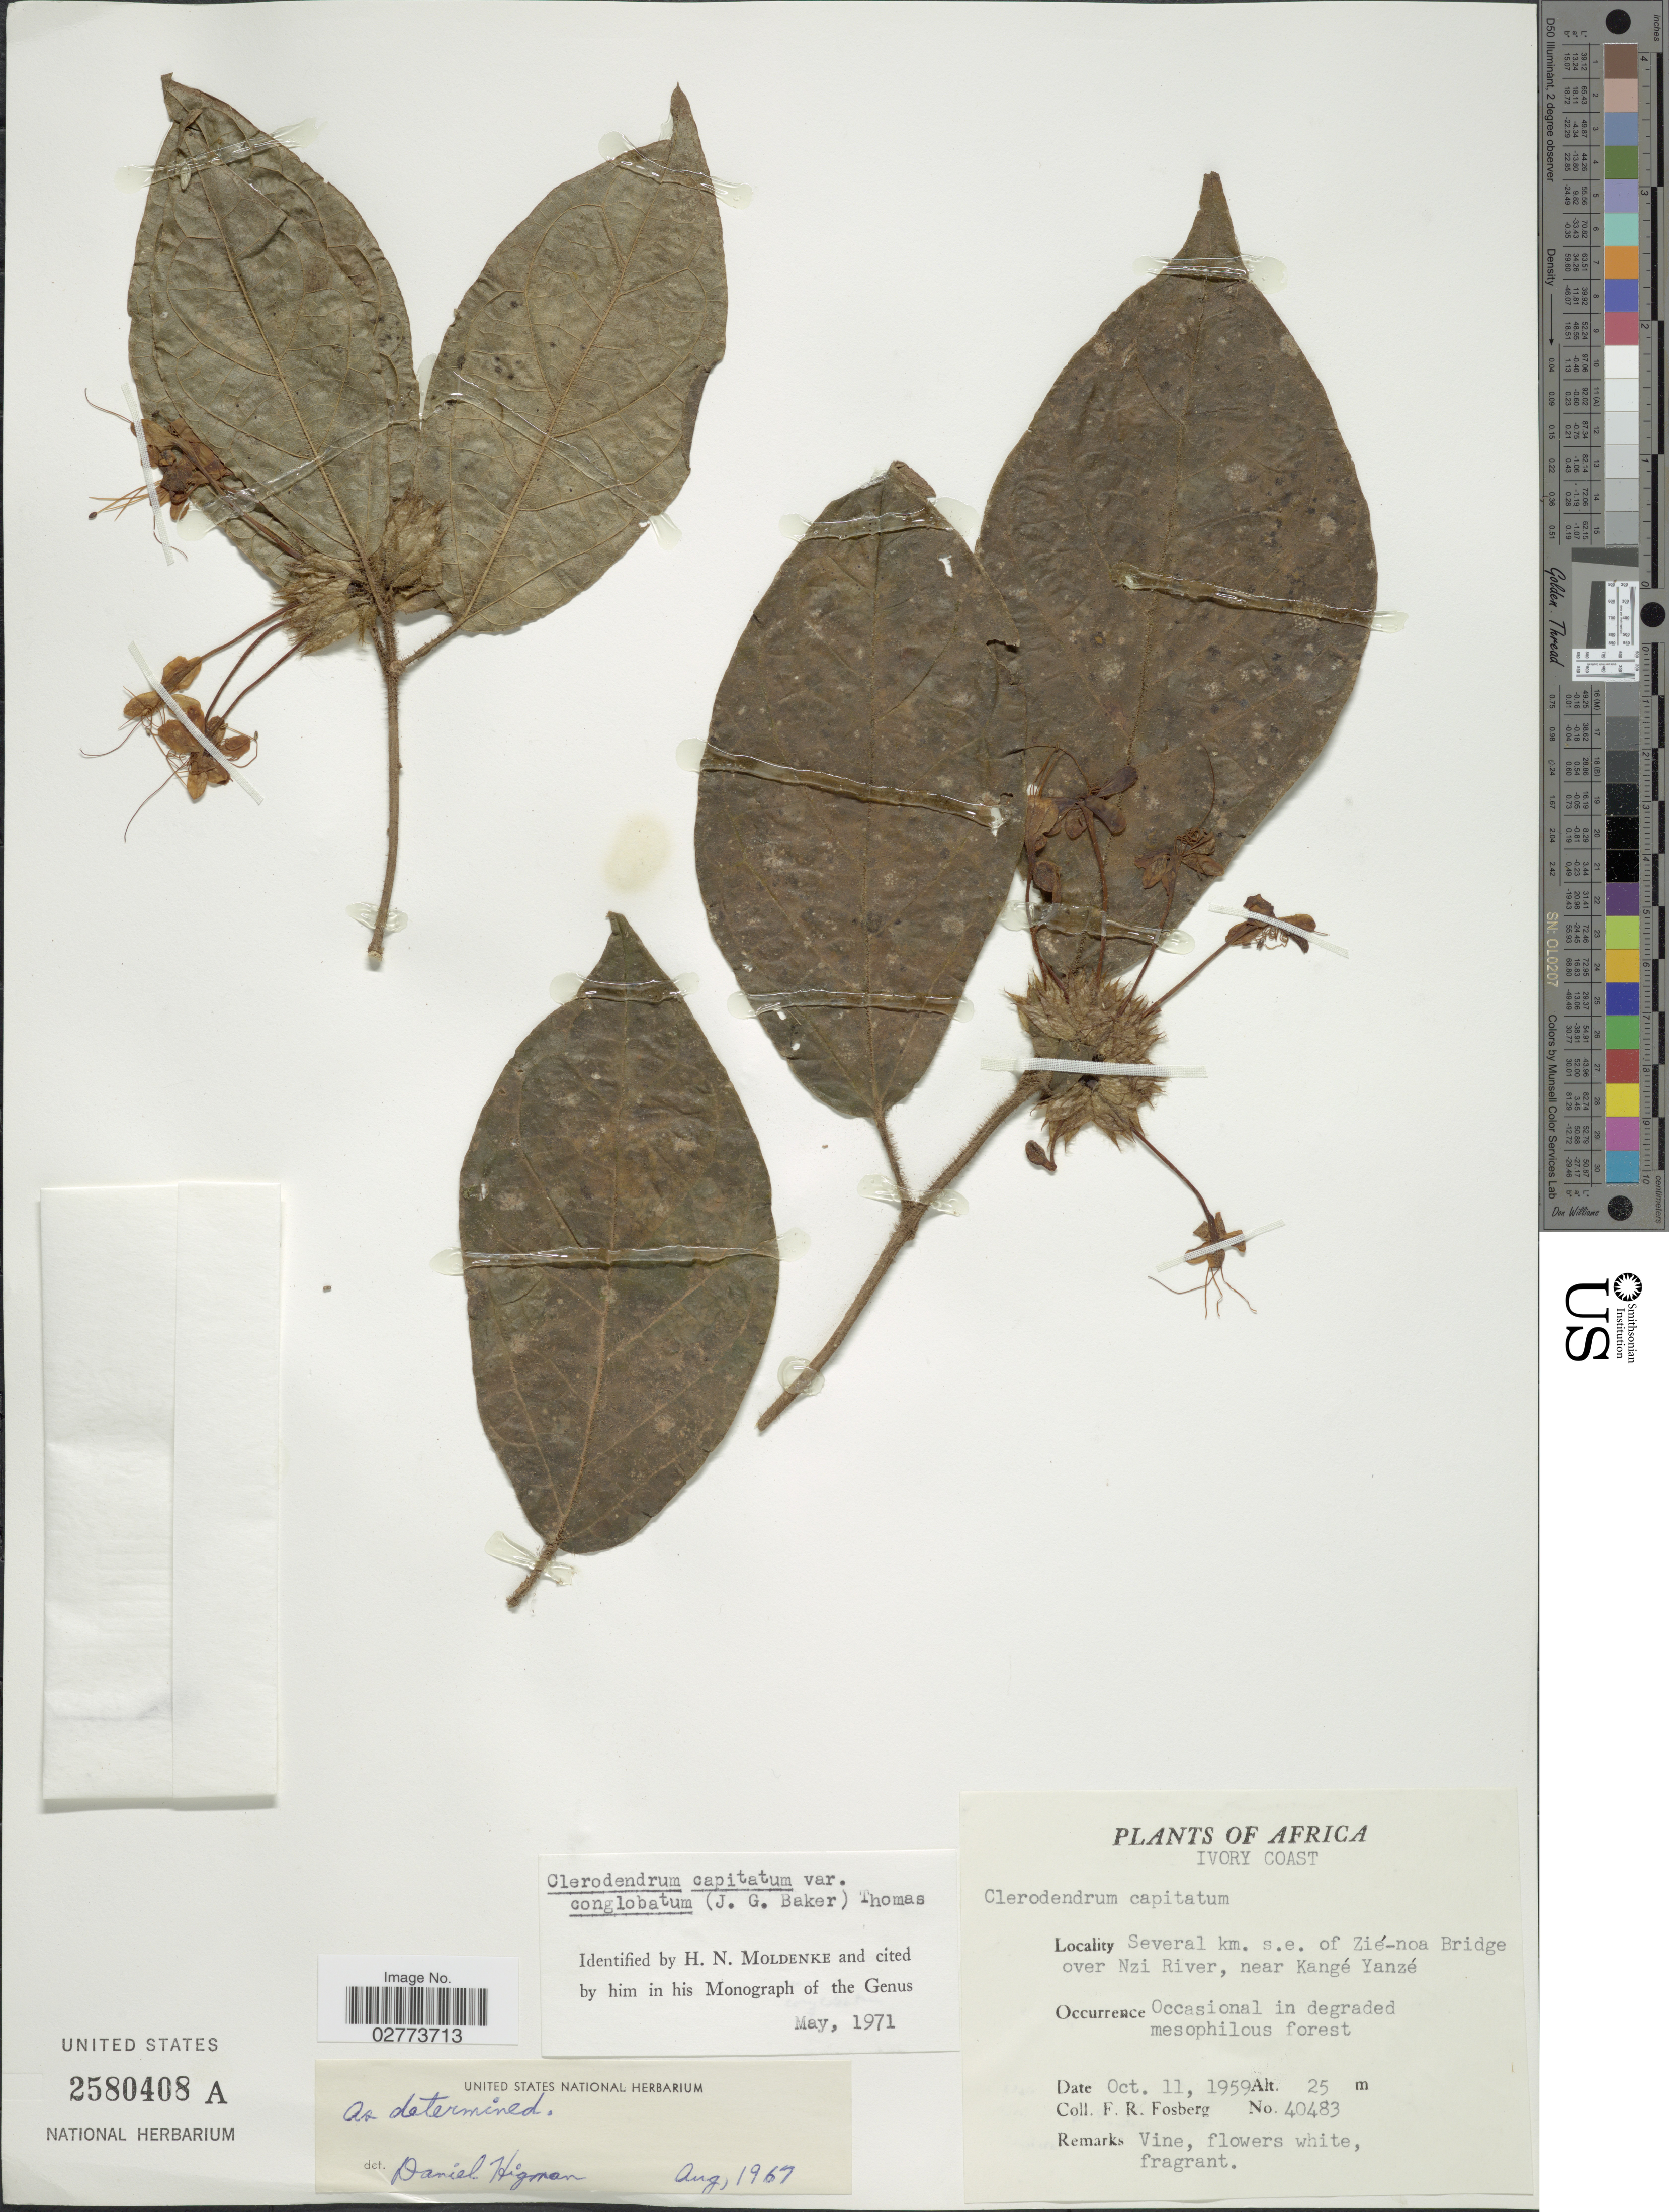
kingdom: Plantae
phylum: Tracheophyta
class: Magnoliopsida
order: Lamiales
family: Lamiaceae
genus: Clerodendrum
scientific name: Clerodendrum capitatum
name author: (Willd.) Schumach. & Thonn.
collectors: F. R. Fosberg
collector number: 40483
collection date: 1959-10-11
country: Ivory Coast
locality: Several km. s. e. of Zié-noa Bridge over Nzi River, near Kangé Yanzé.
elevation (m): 25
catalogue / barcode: US 2580408A